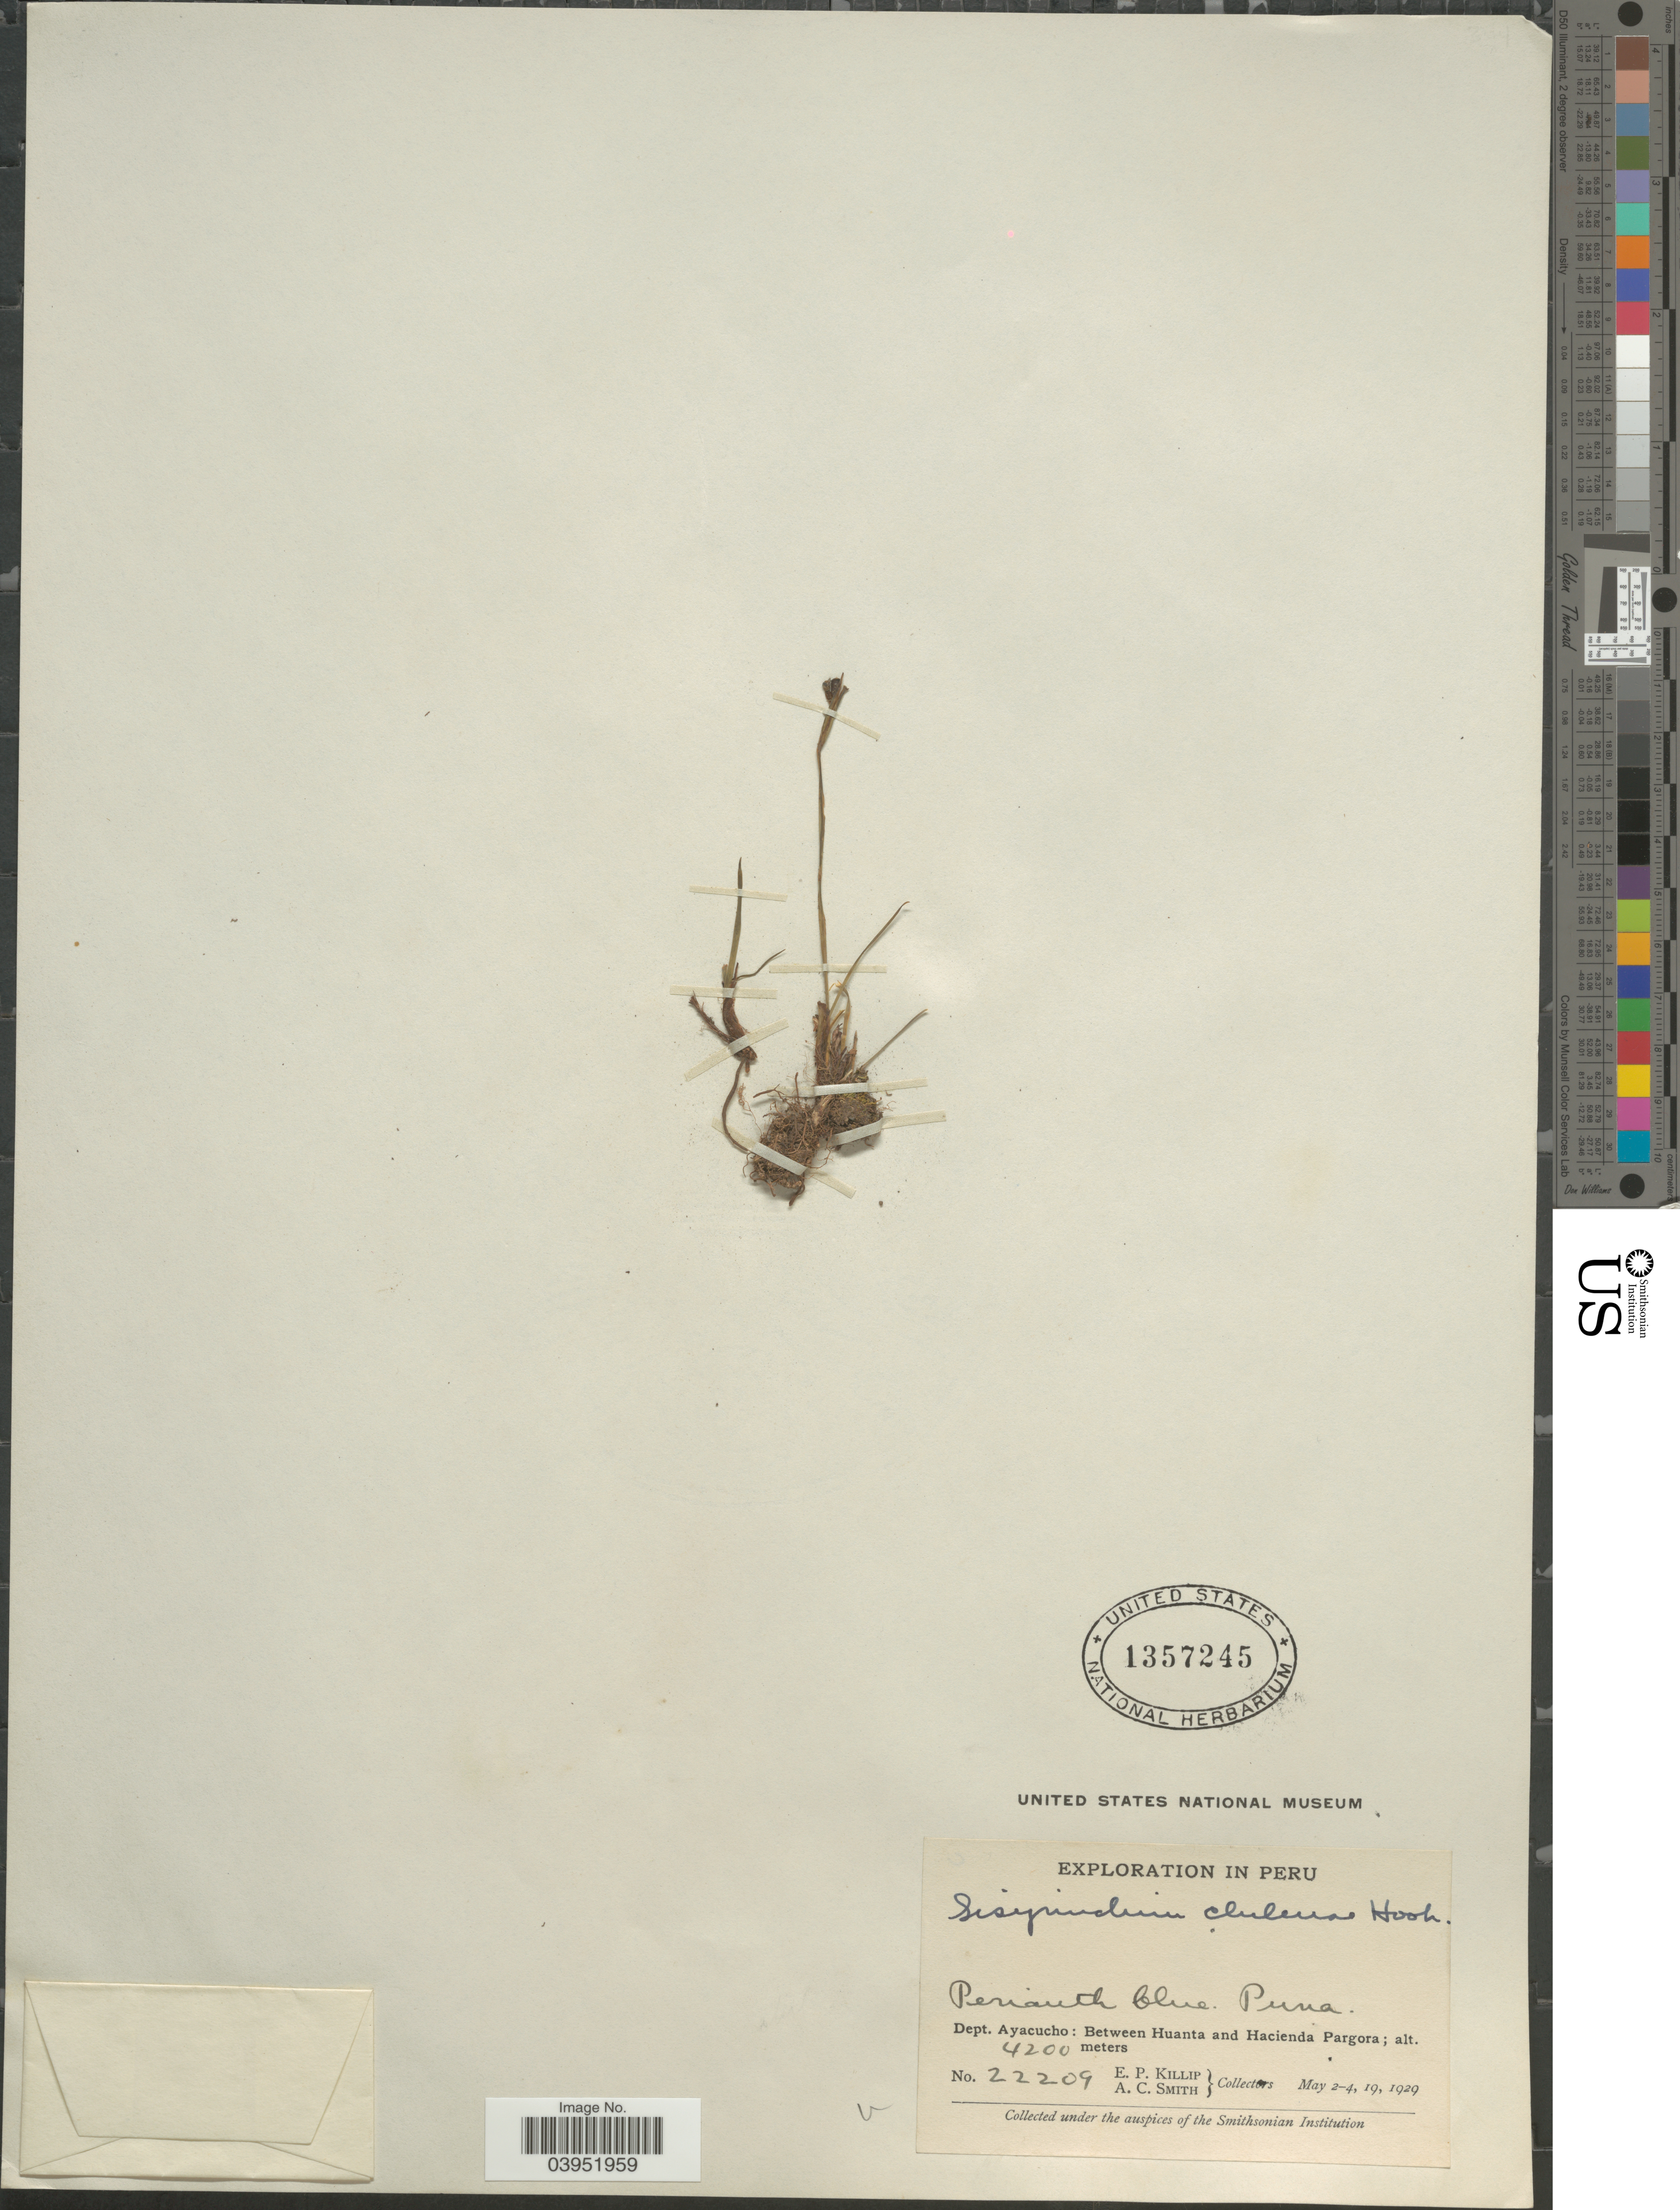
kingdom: Plantae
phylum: Tracheophyta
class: Liliopsida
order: Asparagales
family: Iridaceae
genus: Sisyrinchium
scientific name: Sisyrinchium chilense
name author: Hook.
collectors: E. P. Killip & A. C. Smith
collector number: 22209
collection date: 1929-05-02/1929-05-19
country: Peru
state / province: Ayacucho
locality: Dept. Ayacucho: Between Huanta and Hacienda Pargora.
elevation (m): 4200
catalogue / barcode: US 1357245